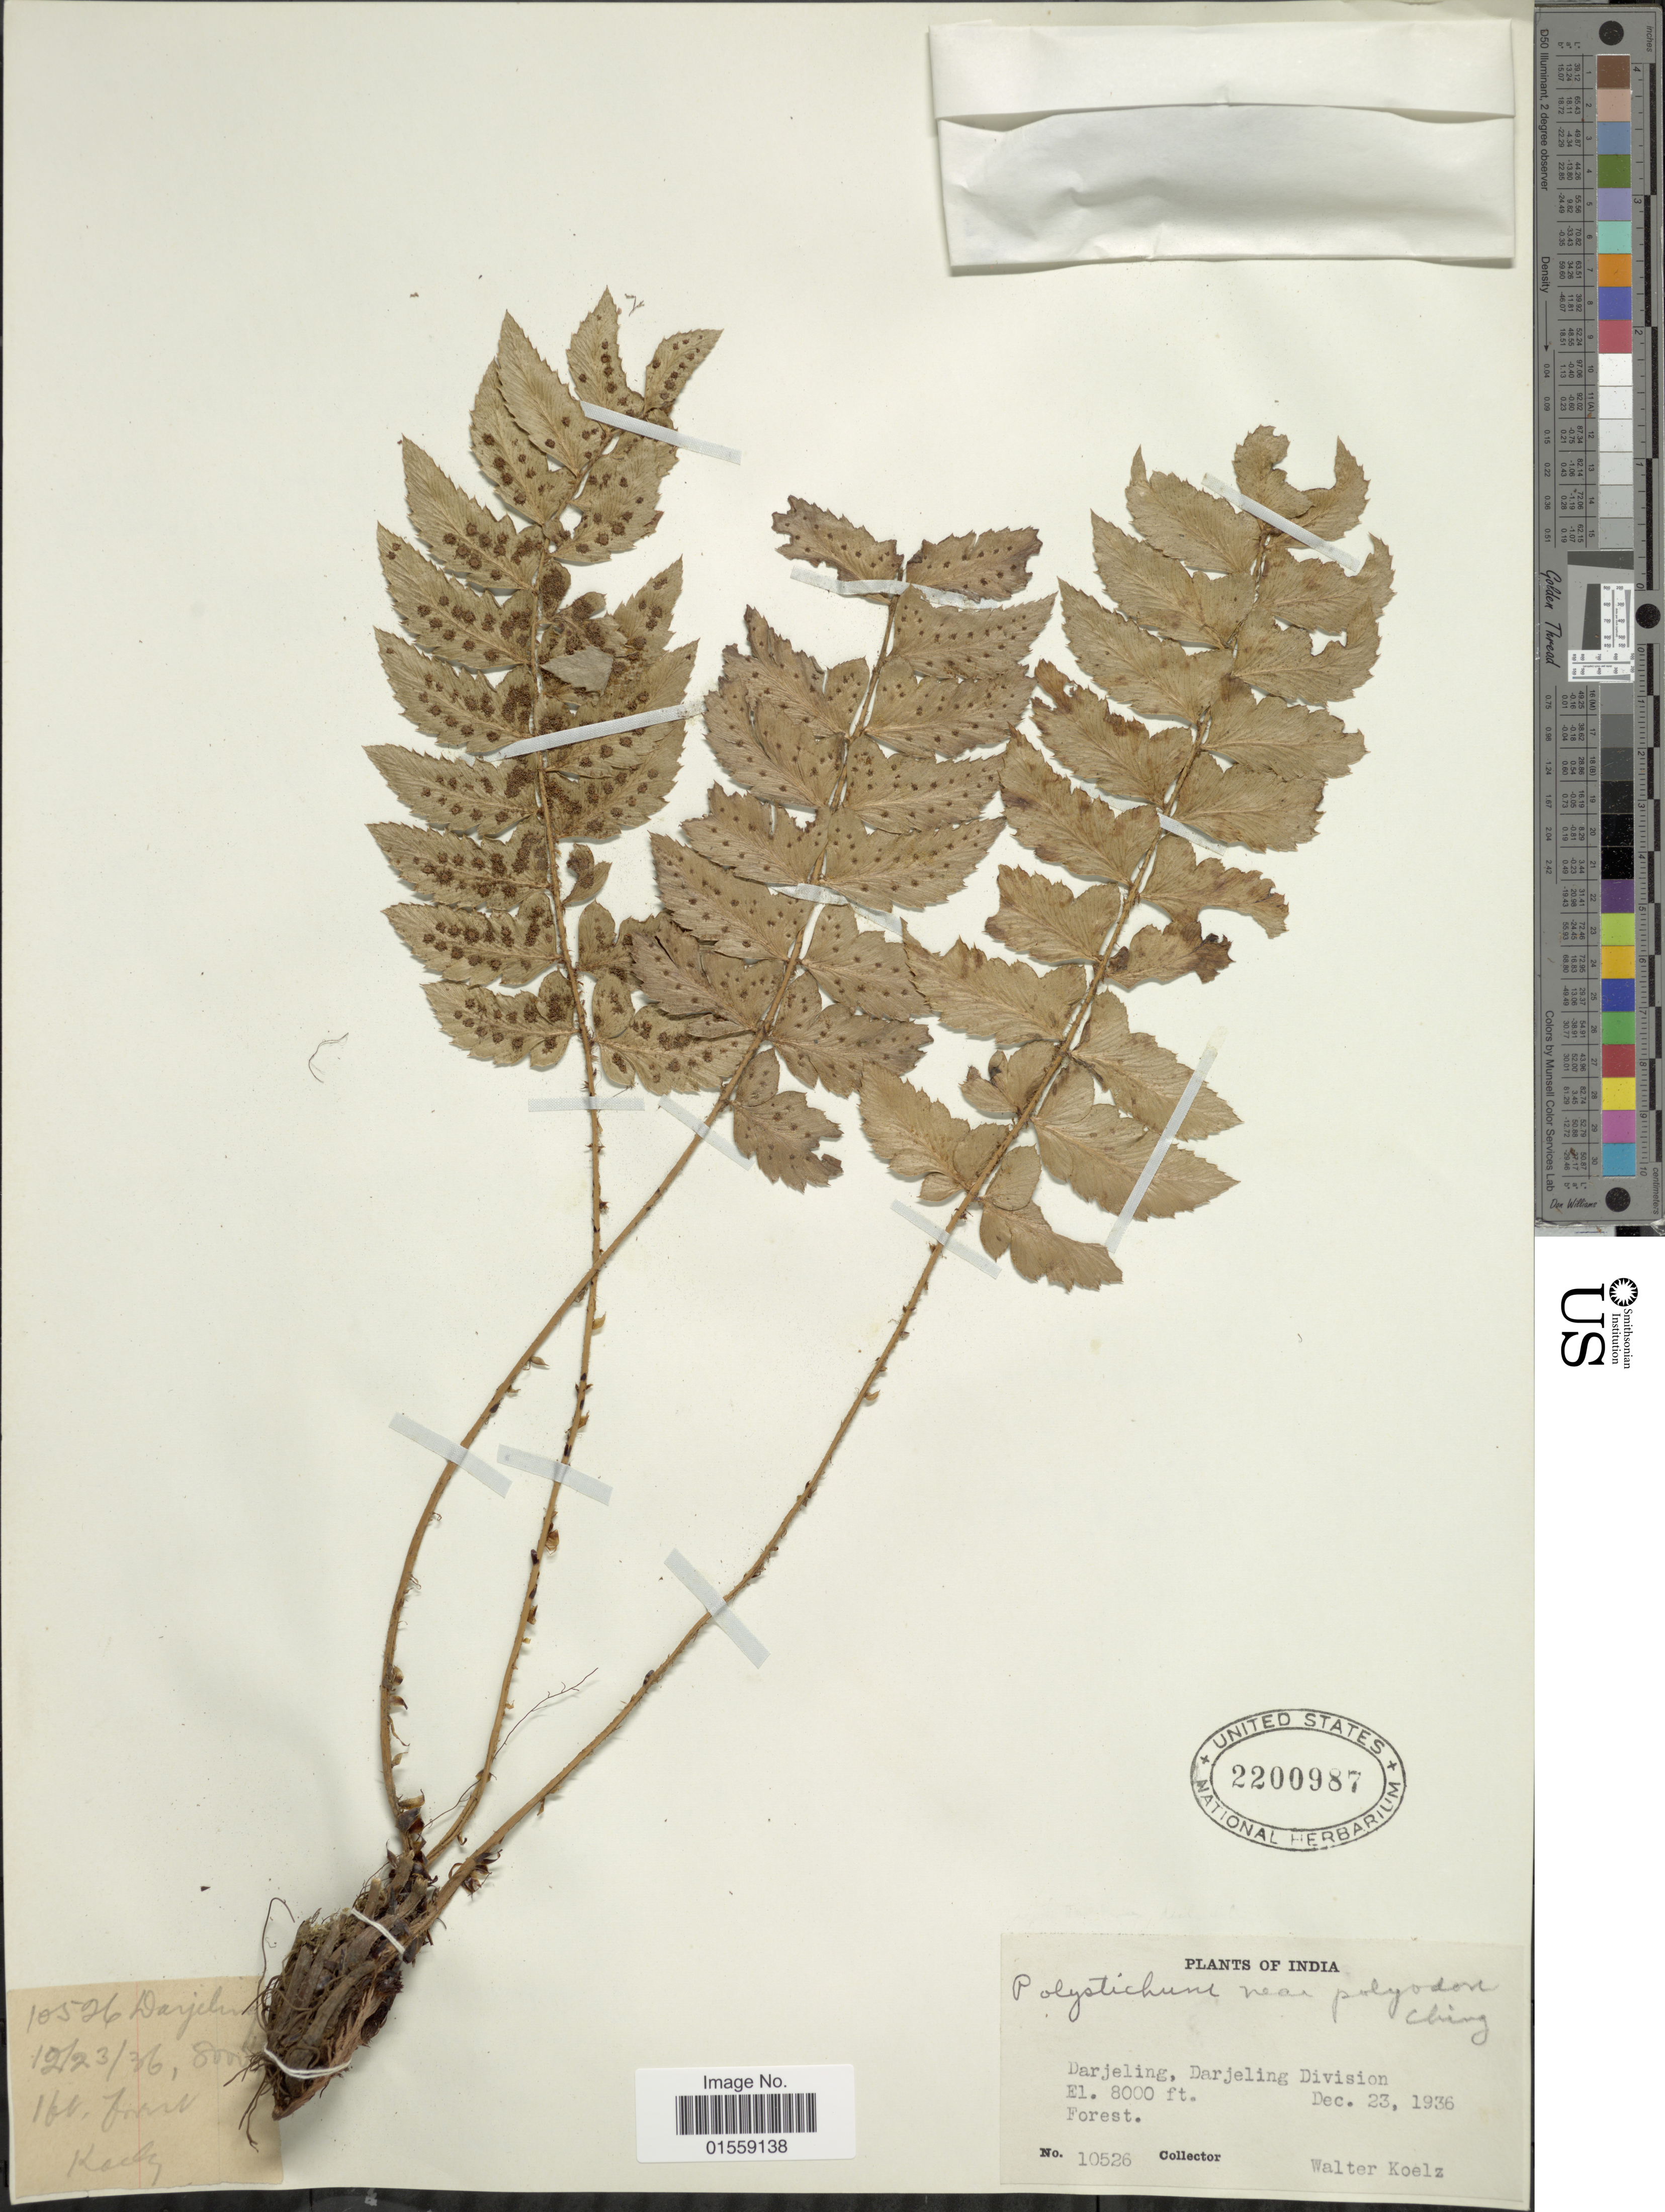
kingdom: Plantae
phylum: Tracheophyta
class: Polypodiopsida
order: Polypodiales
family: Dryopteridaceae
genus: Polystichum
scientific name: Polystichum lentum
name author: (D. Don) T. Moore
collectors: W. N. Koelz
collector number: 10526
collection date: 1936-12-23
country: India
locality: Darjeling, Darjeling Devision.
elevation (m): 2438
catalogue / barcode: US 2200987